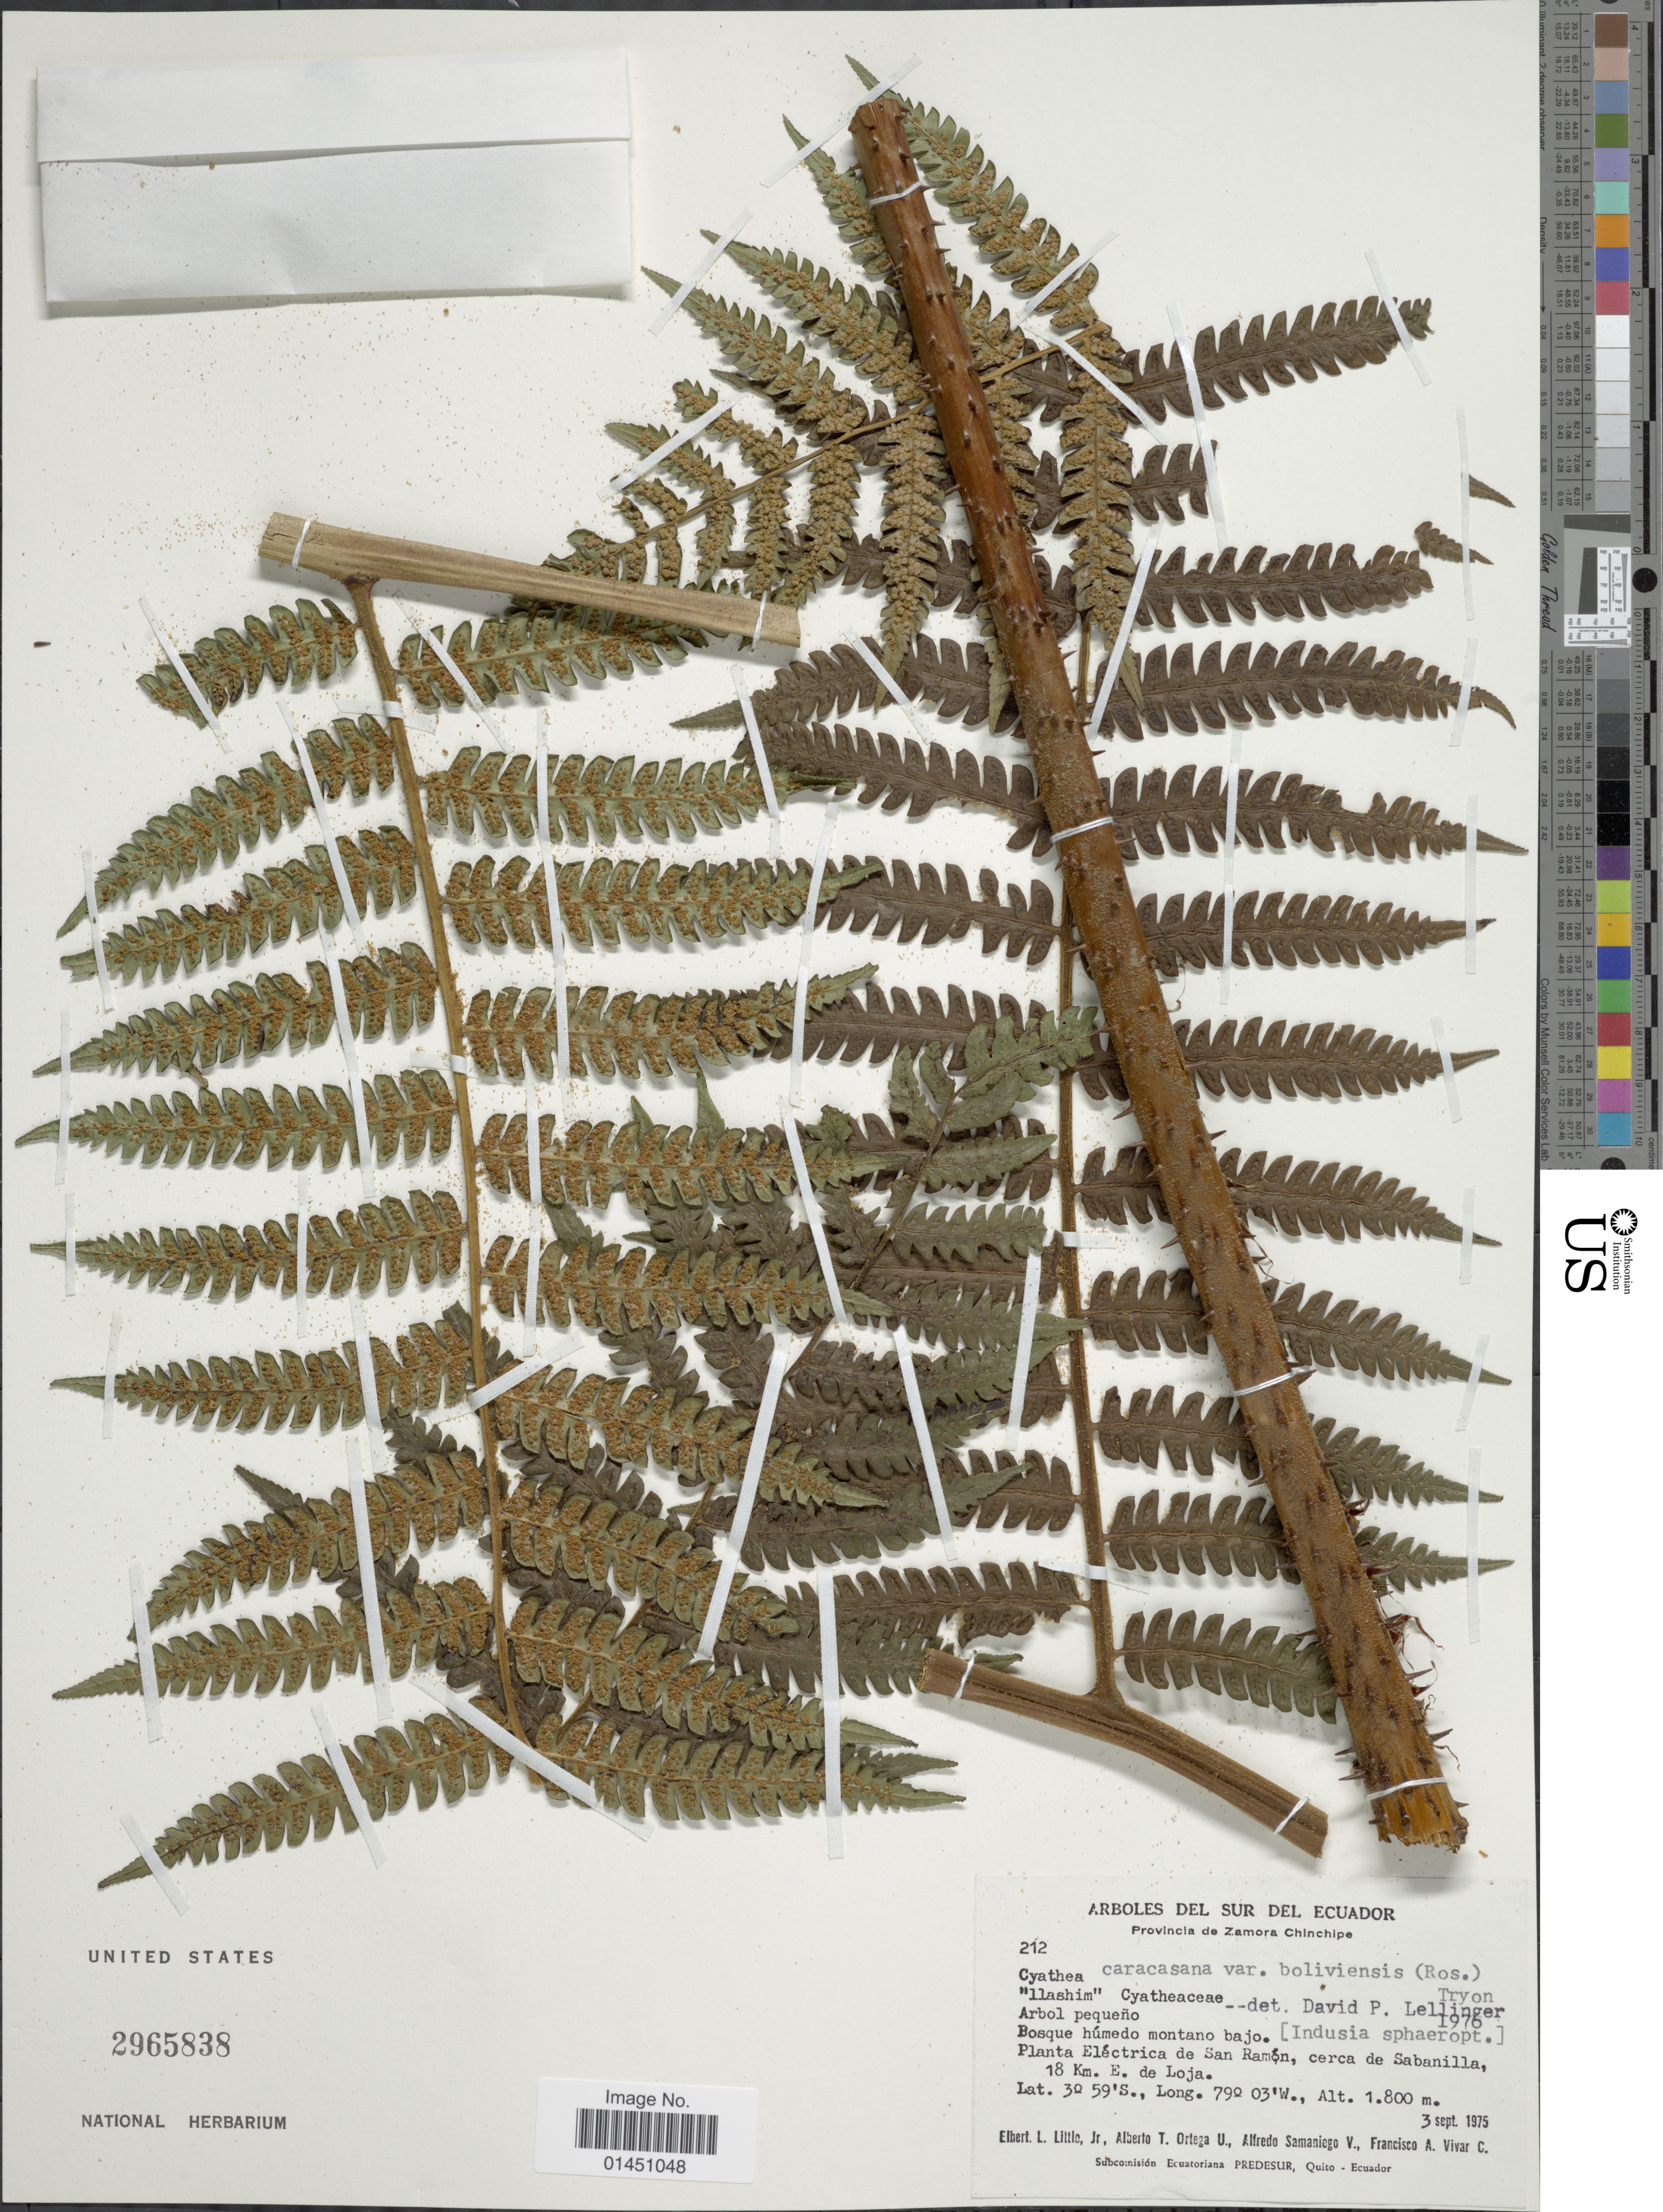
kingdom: Plantae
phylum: Tracheophyta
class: Polypodiopsida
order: Cyatheales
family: Cyatheaceae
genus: Cyathea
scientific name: Cyathea caracasana var. boliviensis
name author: (Rosenst.) R.M. Tryon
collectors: E. L. Little, A. T. Ortega U., A. Samaniago V. & F. A. Vivar C.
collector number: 212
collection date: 1975-09-03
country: Ecuador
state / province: Zamora-Chinchipe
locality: Planta Electrica de San Ramon, cerca de Sabanilla, 18 km. E. de Loja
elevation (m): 1800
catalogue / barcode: US 2965838